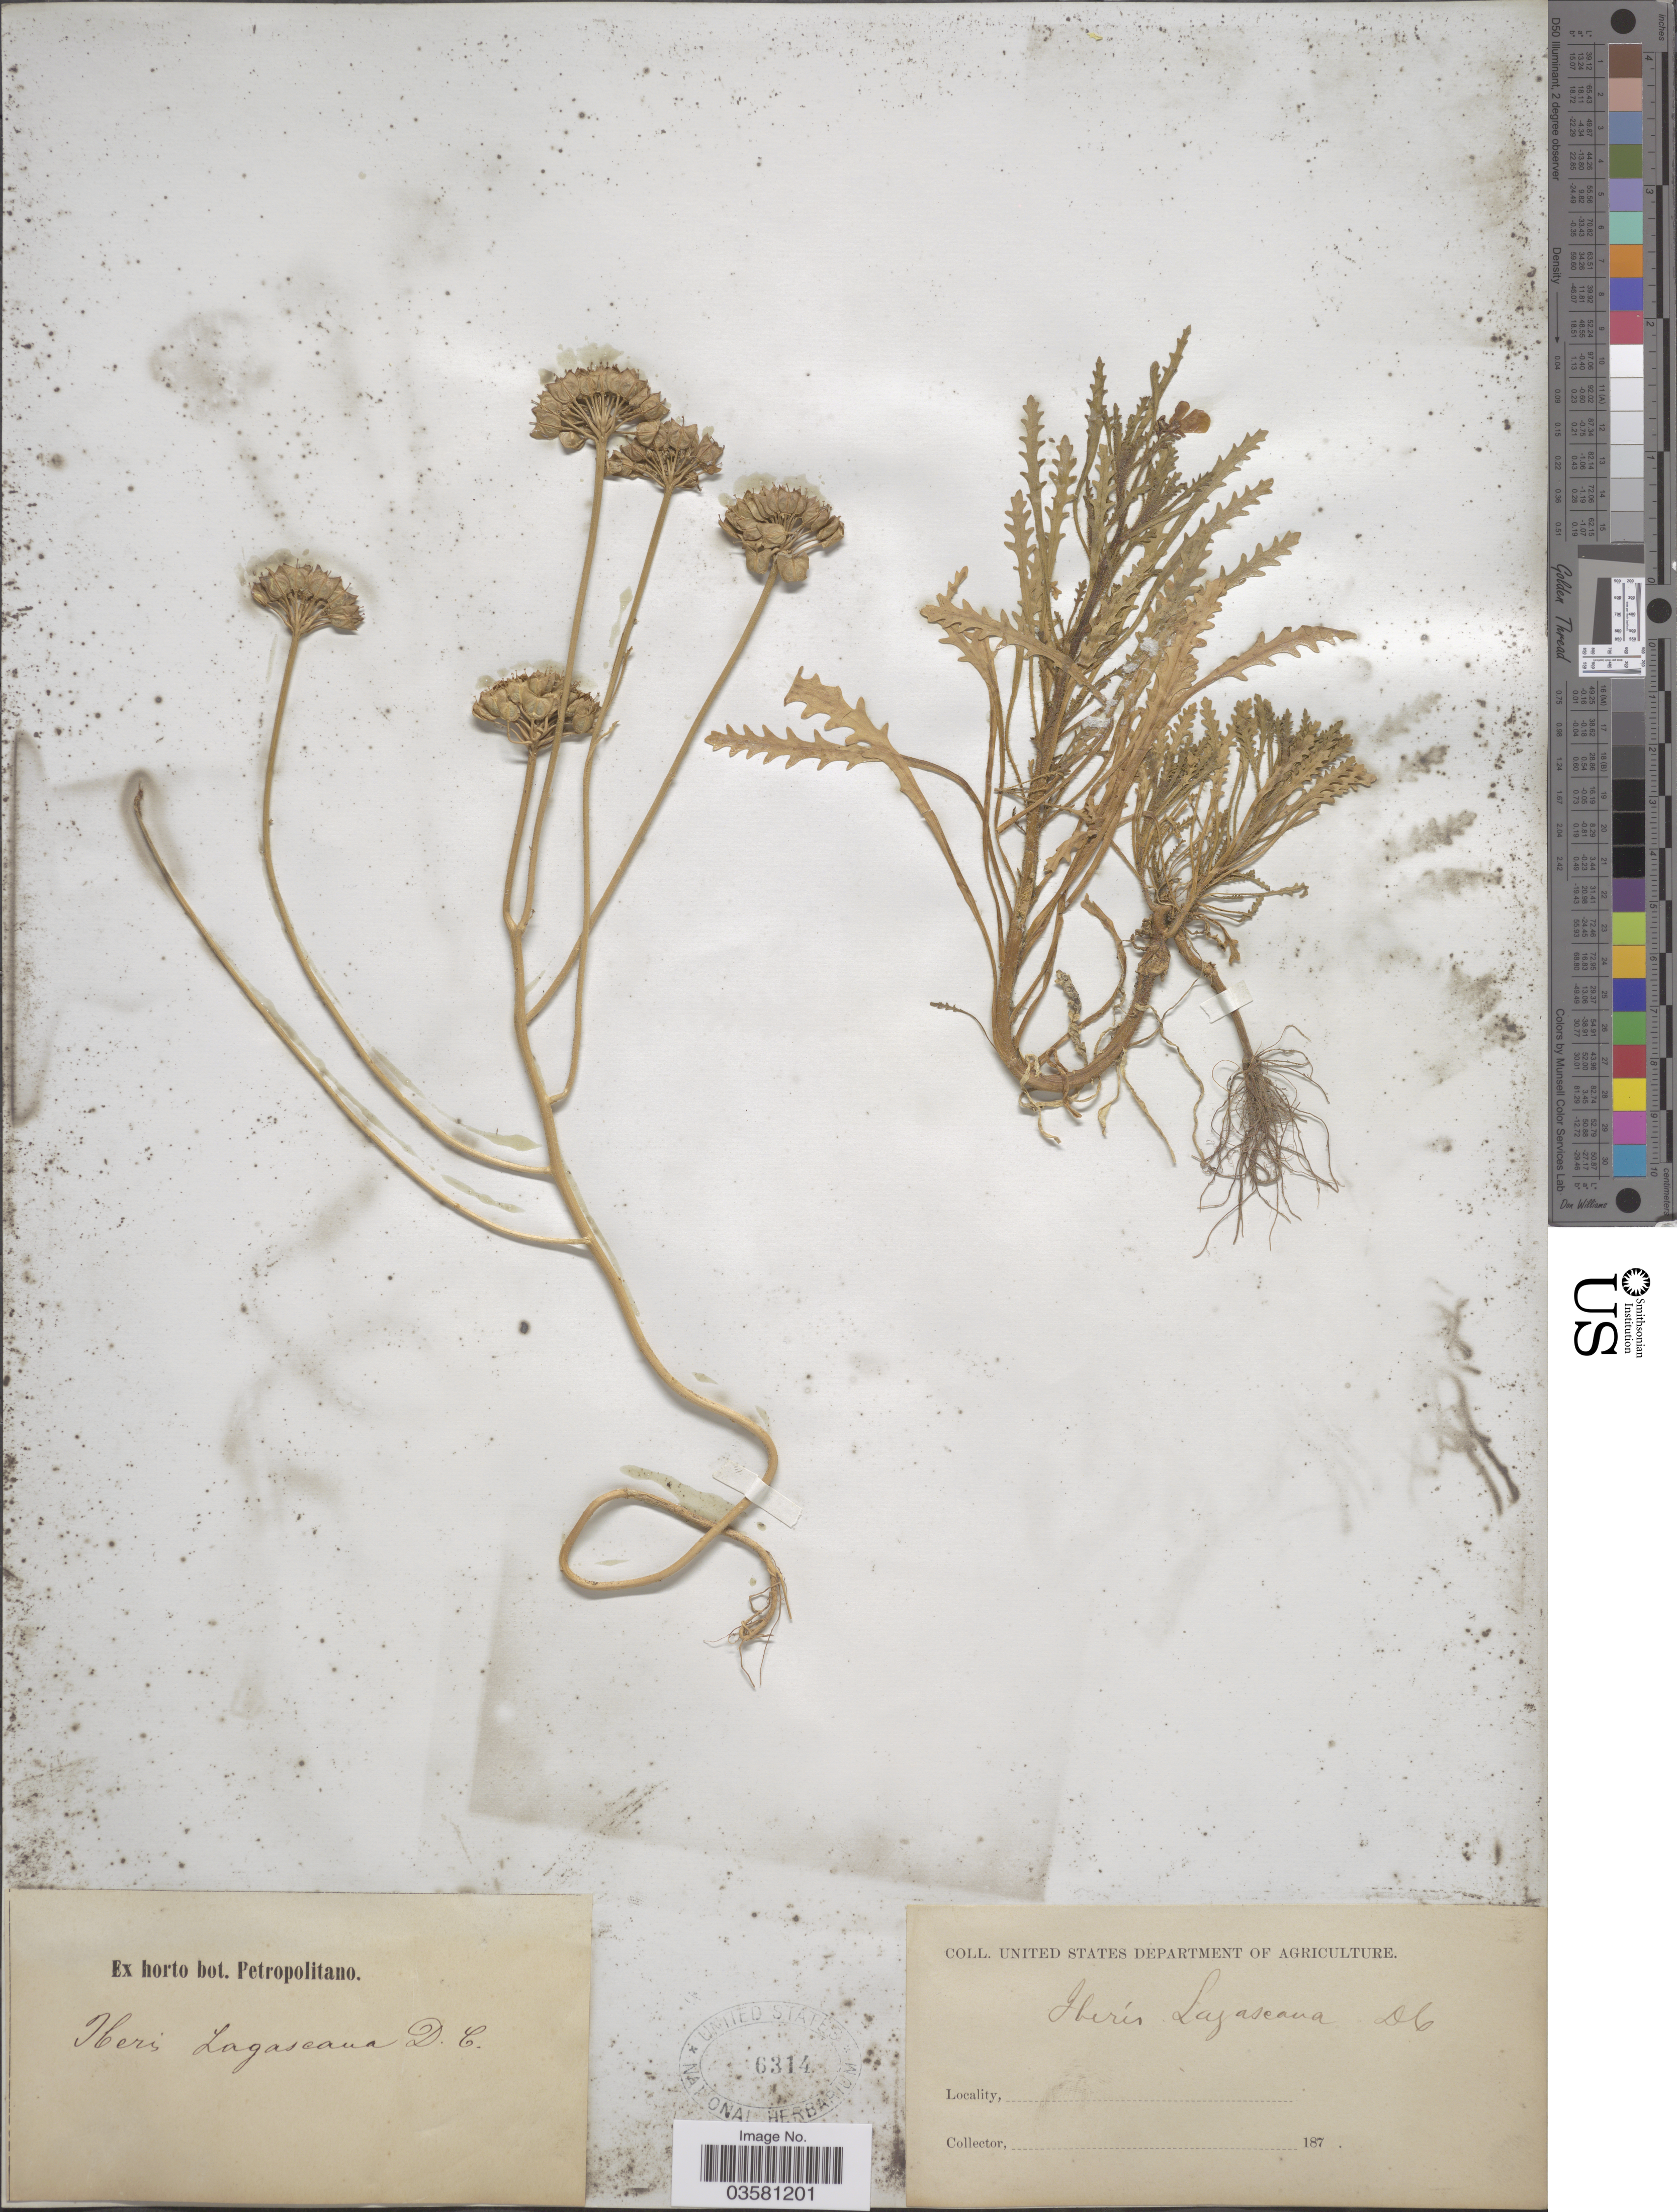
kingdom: Plantae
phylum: Tracheophyta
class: Magnoliopsida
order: Brassicales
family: Brassicaceae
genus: Iberis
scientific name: Iberis lagascana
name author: DC.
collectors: ex Horto Bot. Petropolitano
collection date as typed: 187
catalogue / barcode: US 6314